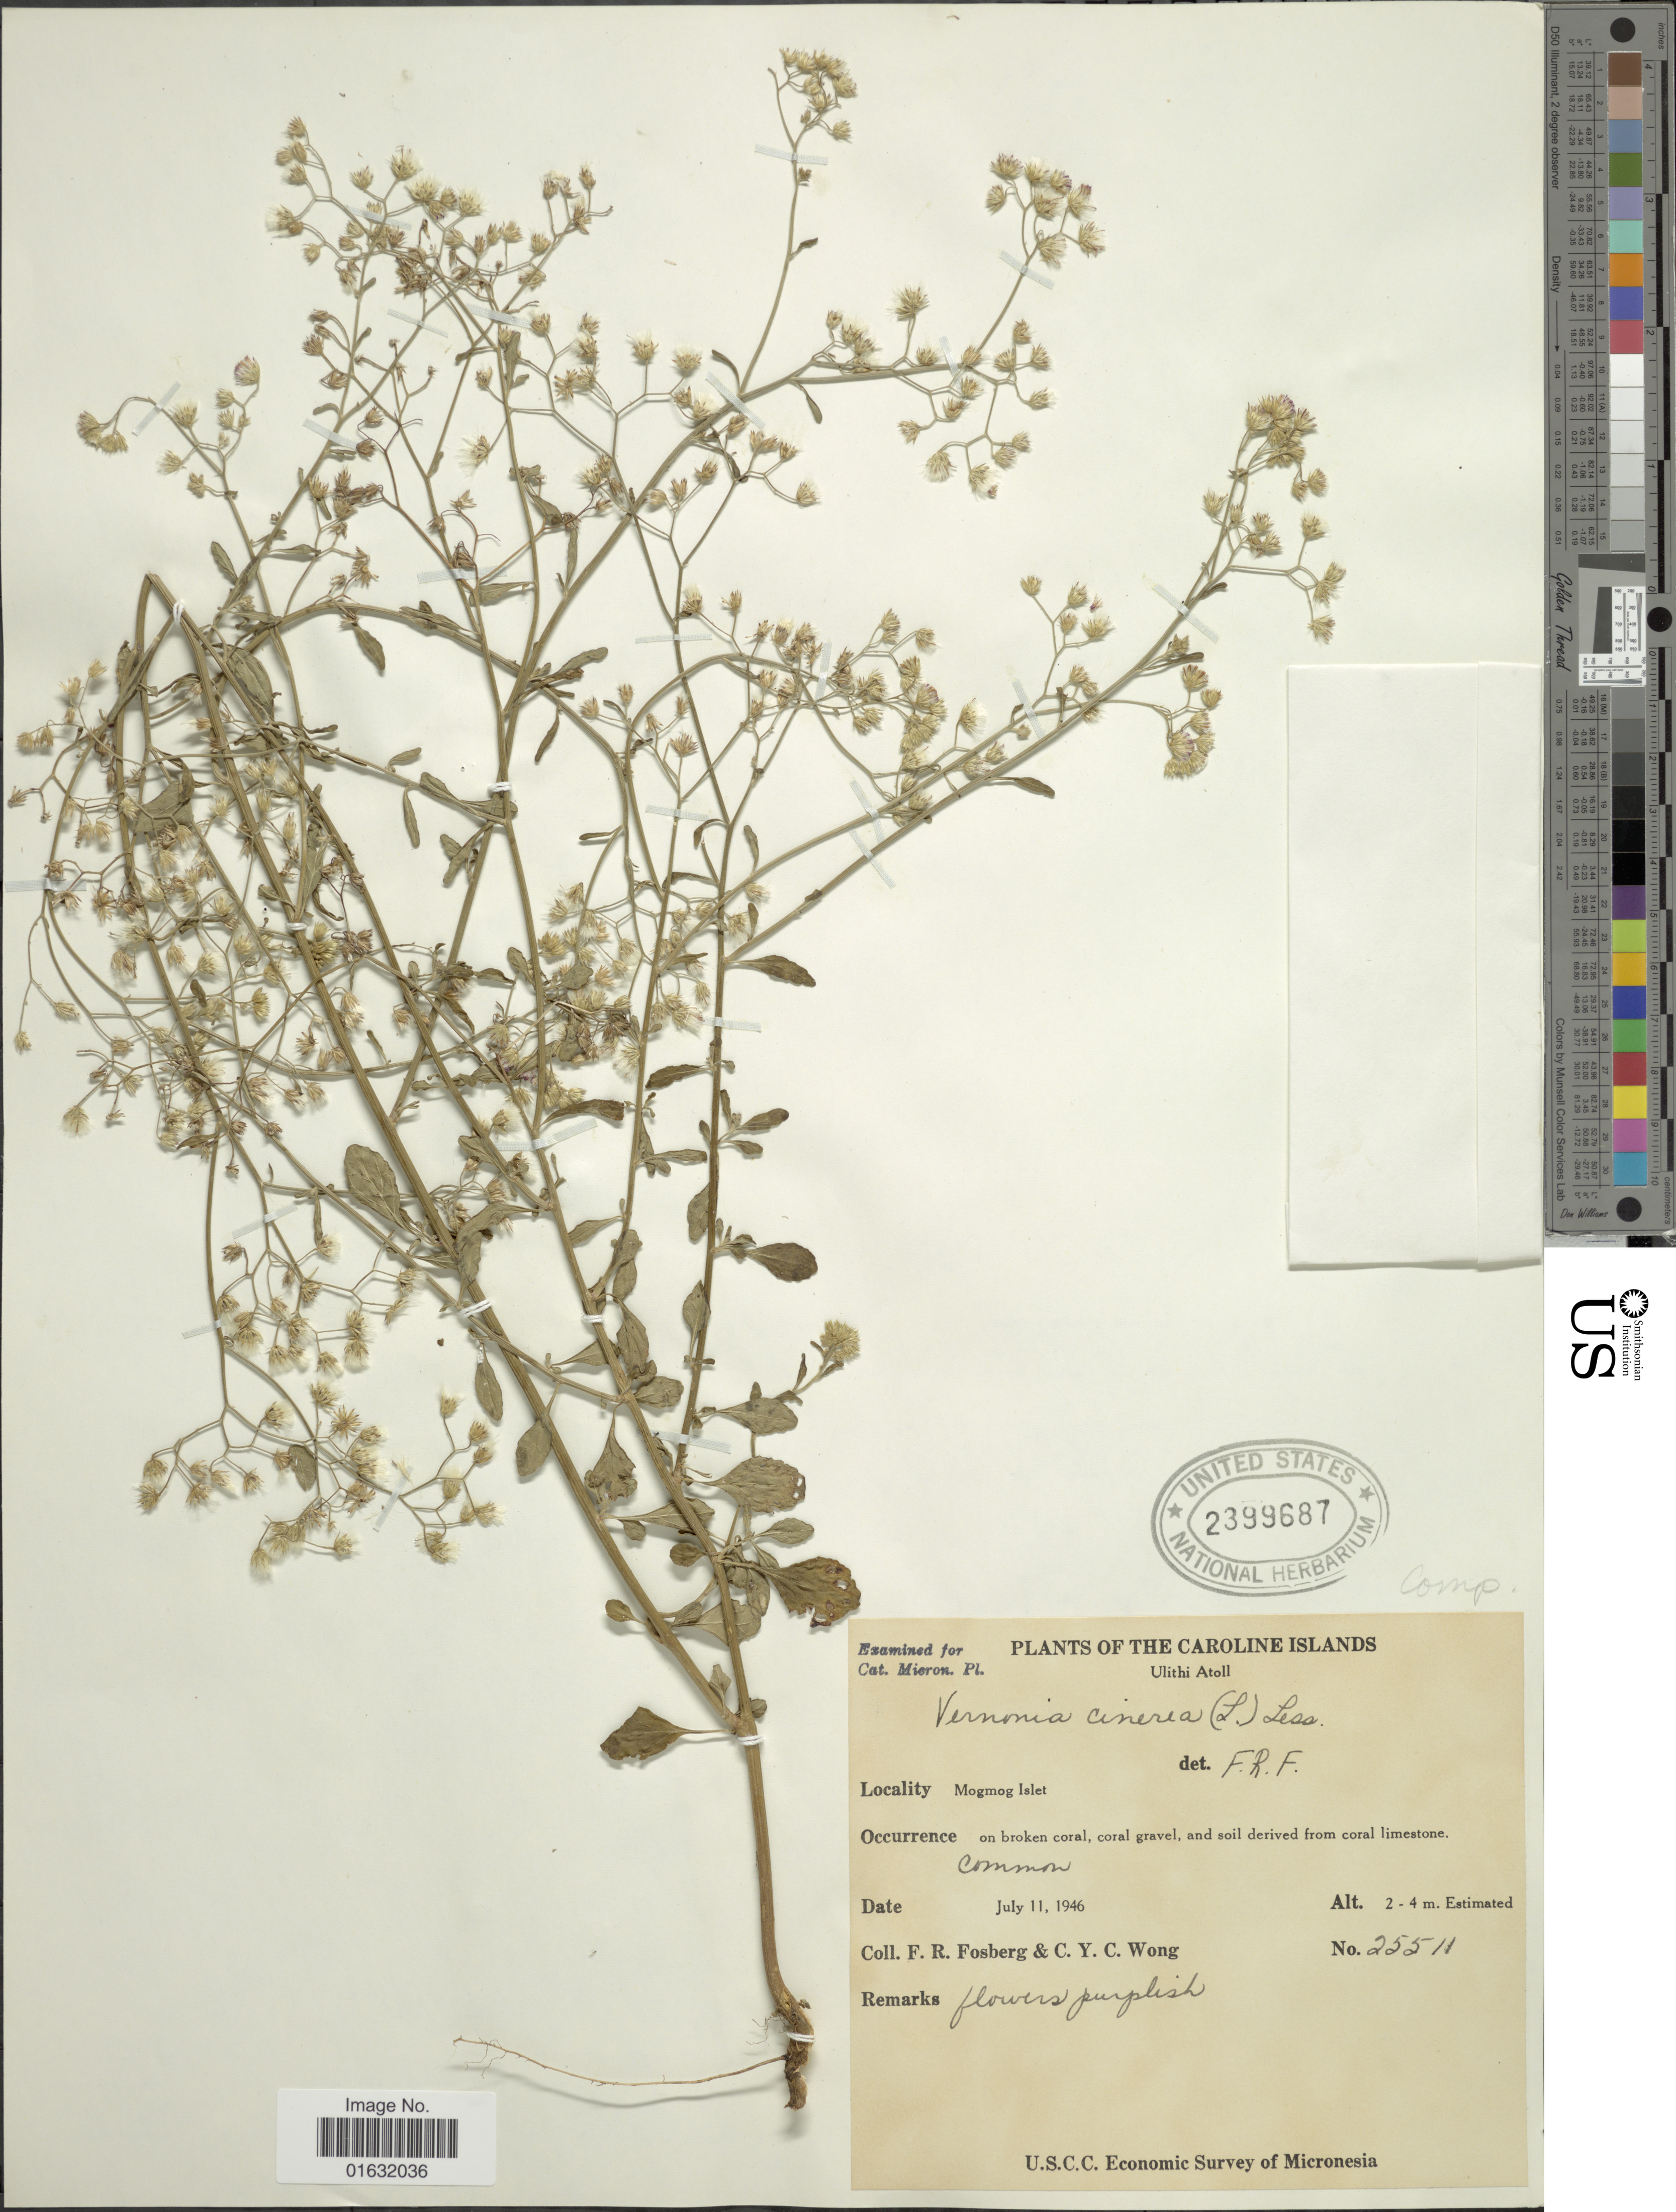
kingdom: Plantae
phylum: Tracheophyta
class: Magnoliopsida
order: Asterales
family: Asteraceae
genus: Cyanthillium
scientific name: Cyanthillium cinereum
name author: (L.) H. Rob.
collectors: F. R. Fosberg & C. Y. C. Wong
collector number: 25511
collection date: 1946-07-11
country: Micronesia, Federated States of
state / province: Yap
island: Ulithi Atoll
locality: The Caroline Islands, Ulithi Atoll, Mogmog Islet.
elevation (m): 2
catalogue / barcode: US 2399687